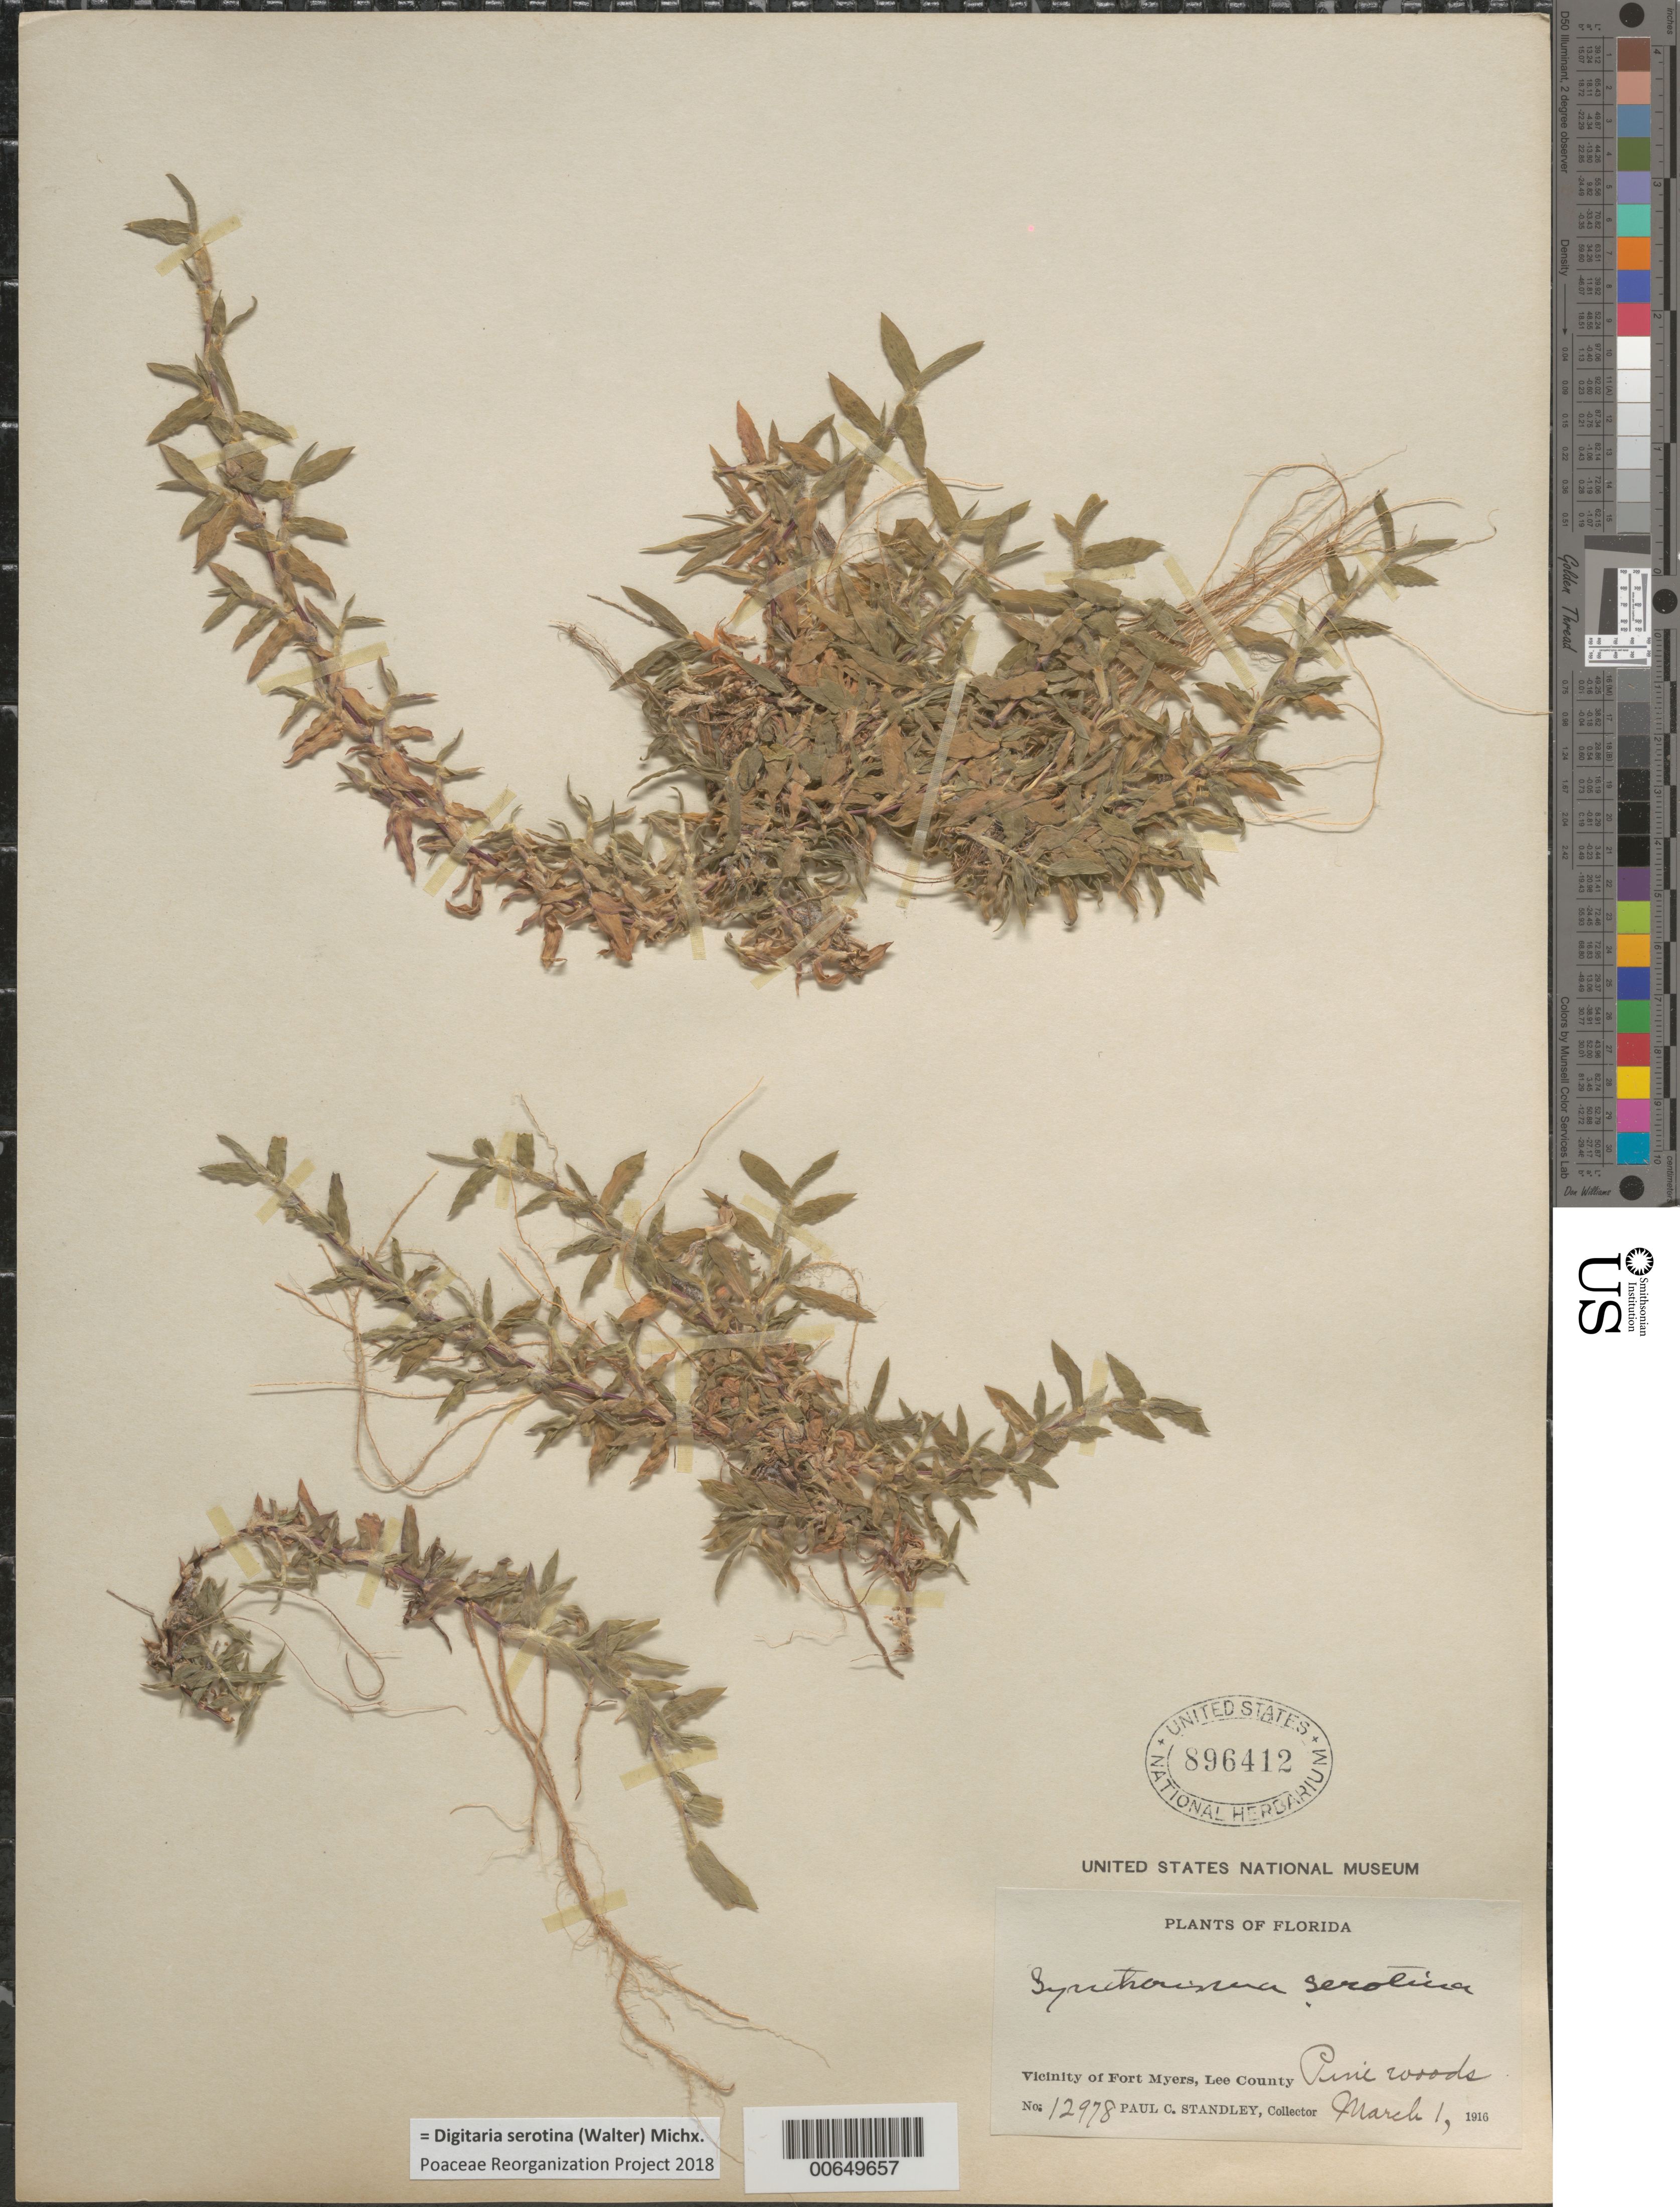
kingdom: Plantae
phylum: Tracheophyta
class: Liliopsida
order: Poales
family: Poaceae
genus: Digitaria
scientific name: Digitaria serotina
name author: (Walter) Michx.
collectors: P. C. Standley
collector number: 12978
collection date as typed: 01 Mar 1916 or 03 Jan 1916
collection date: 1916-01-03 or 1916-03-01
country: United States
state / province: Florida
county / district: Lee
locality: Vicinity of Ft. Myers.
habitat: Pine woods.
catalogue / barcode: US 896412